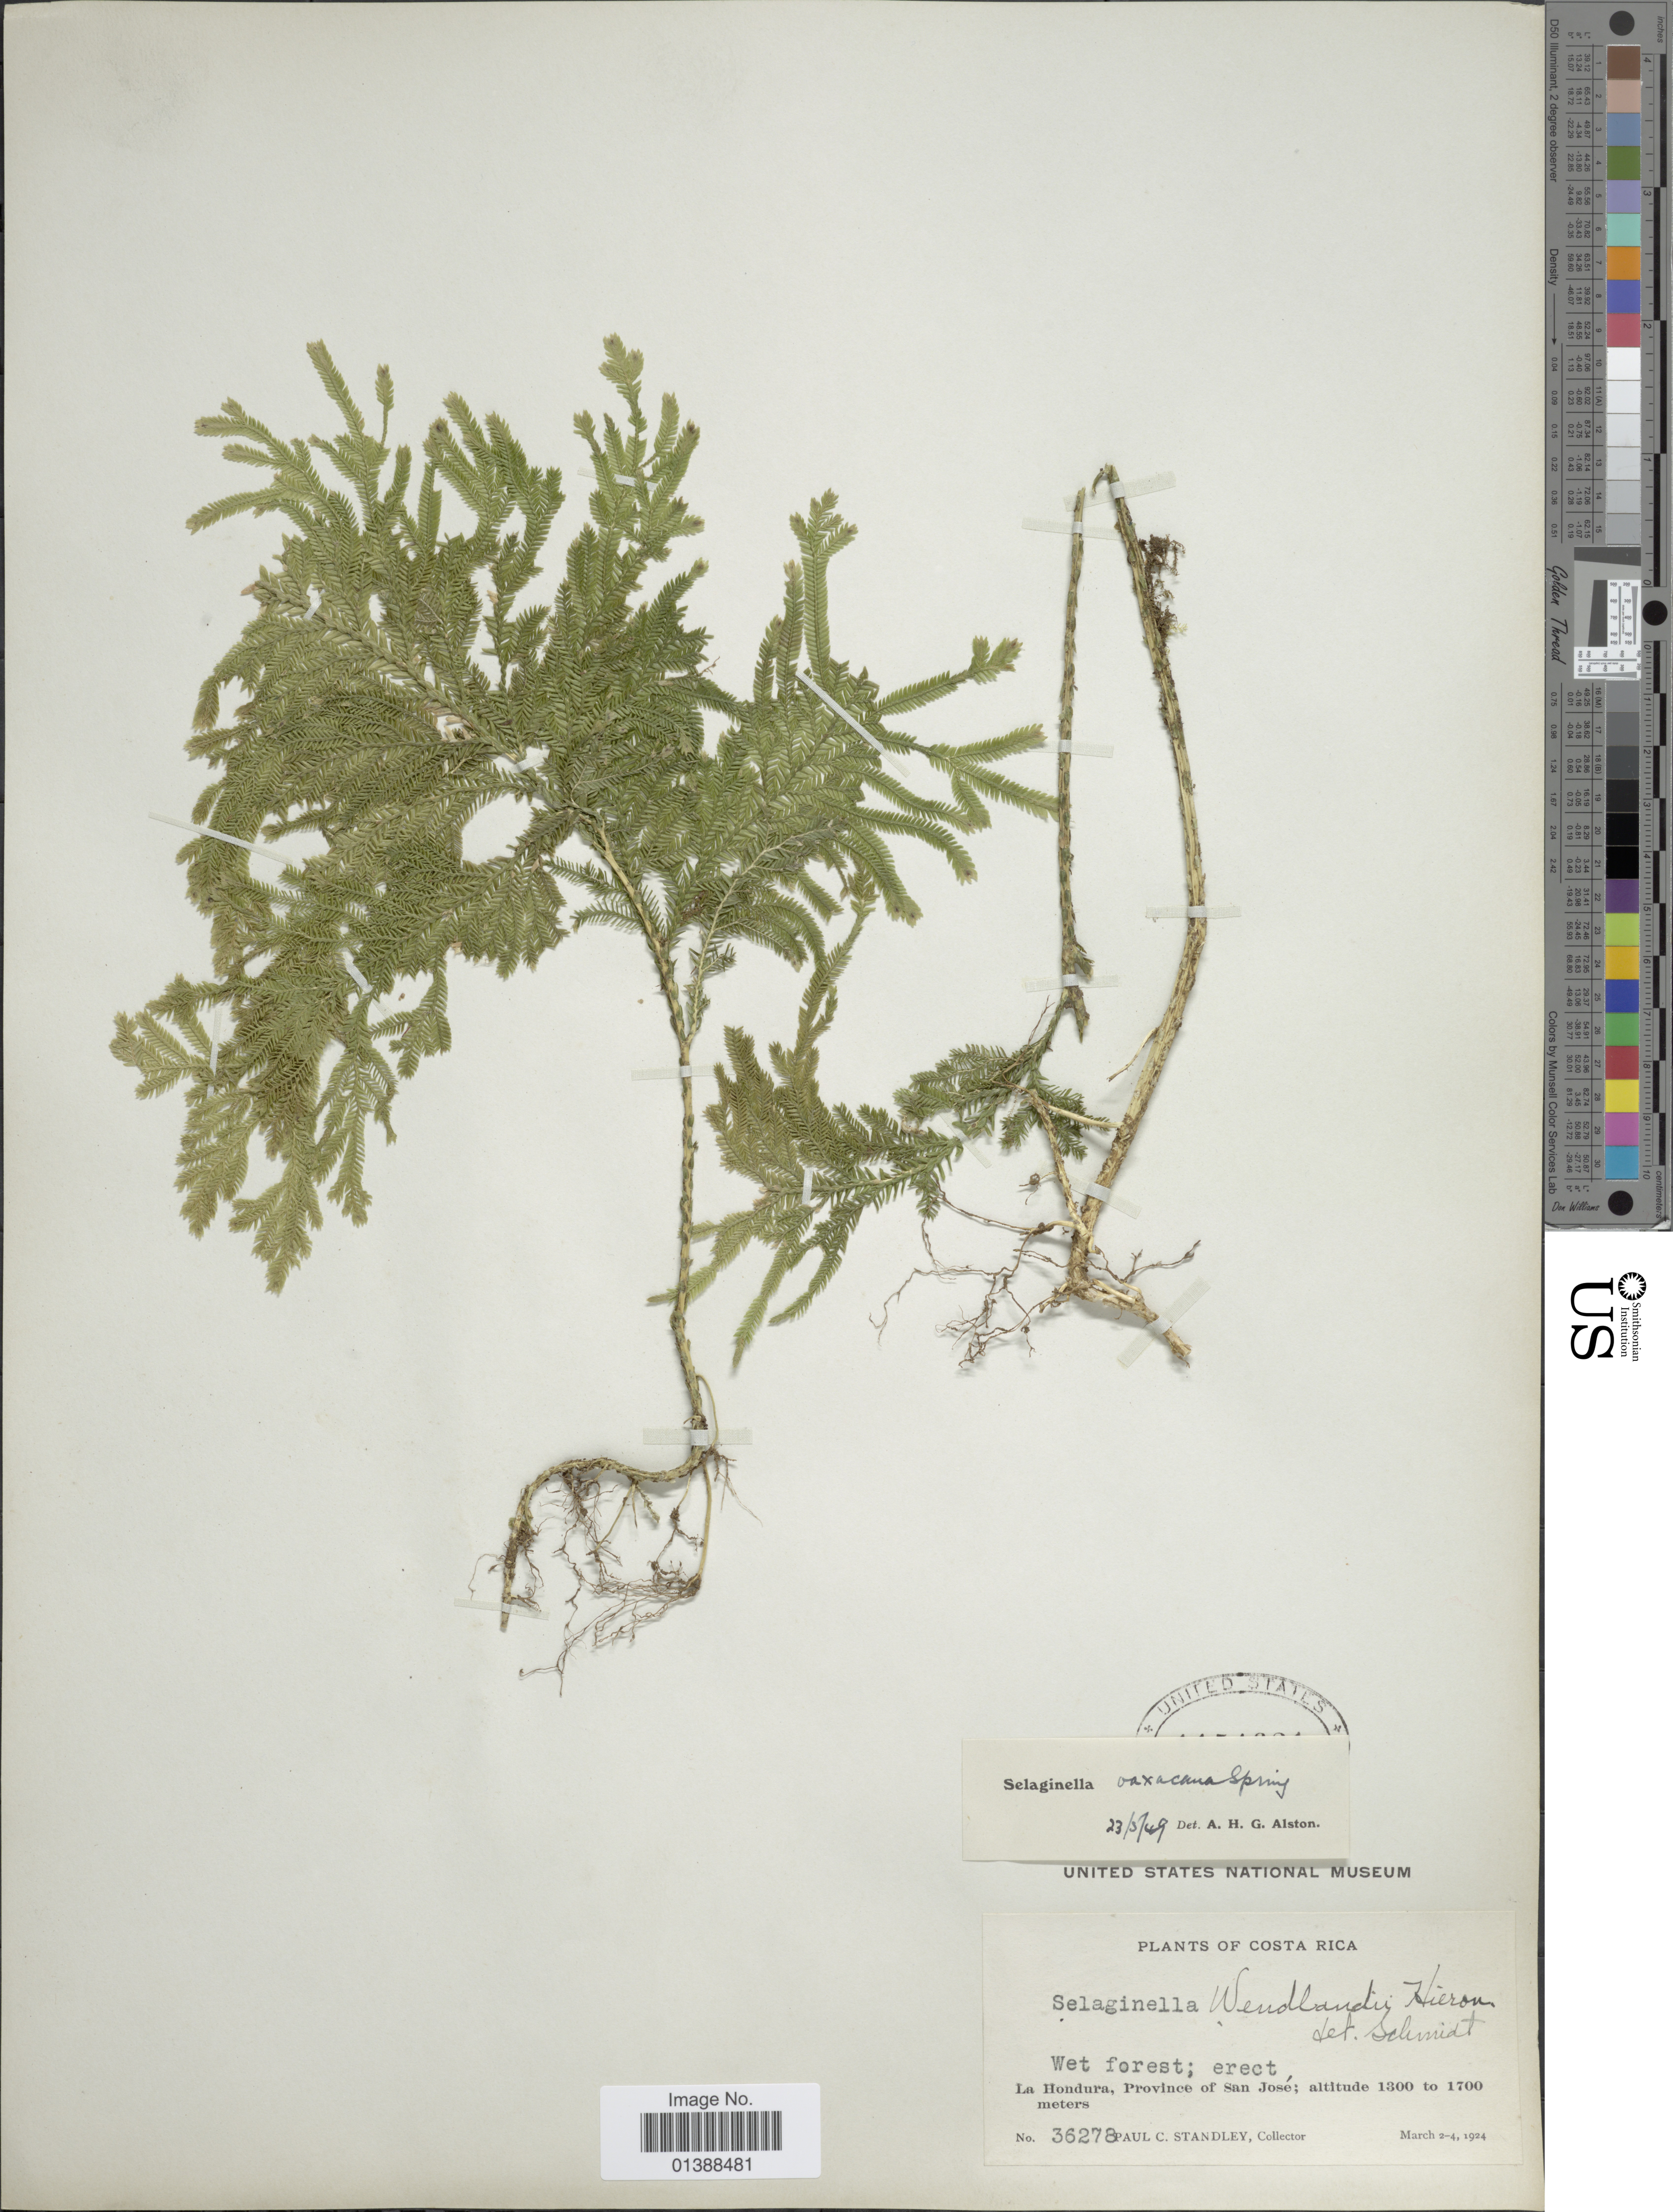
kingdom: Plantae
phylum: Tracheophyta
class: Lycopodiopsida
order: Selaginellales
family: Selaginellaceae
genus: Selaginella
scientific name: Selaginella oaxacana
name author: Spring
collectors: P. C. Standley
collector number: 36278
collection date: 1924-03-02/1924-03-04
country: Costa Rica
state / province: San José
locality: La Hondura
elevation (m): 1300